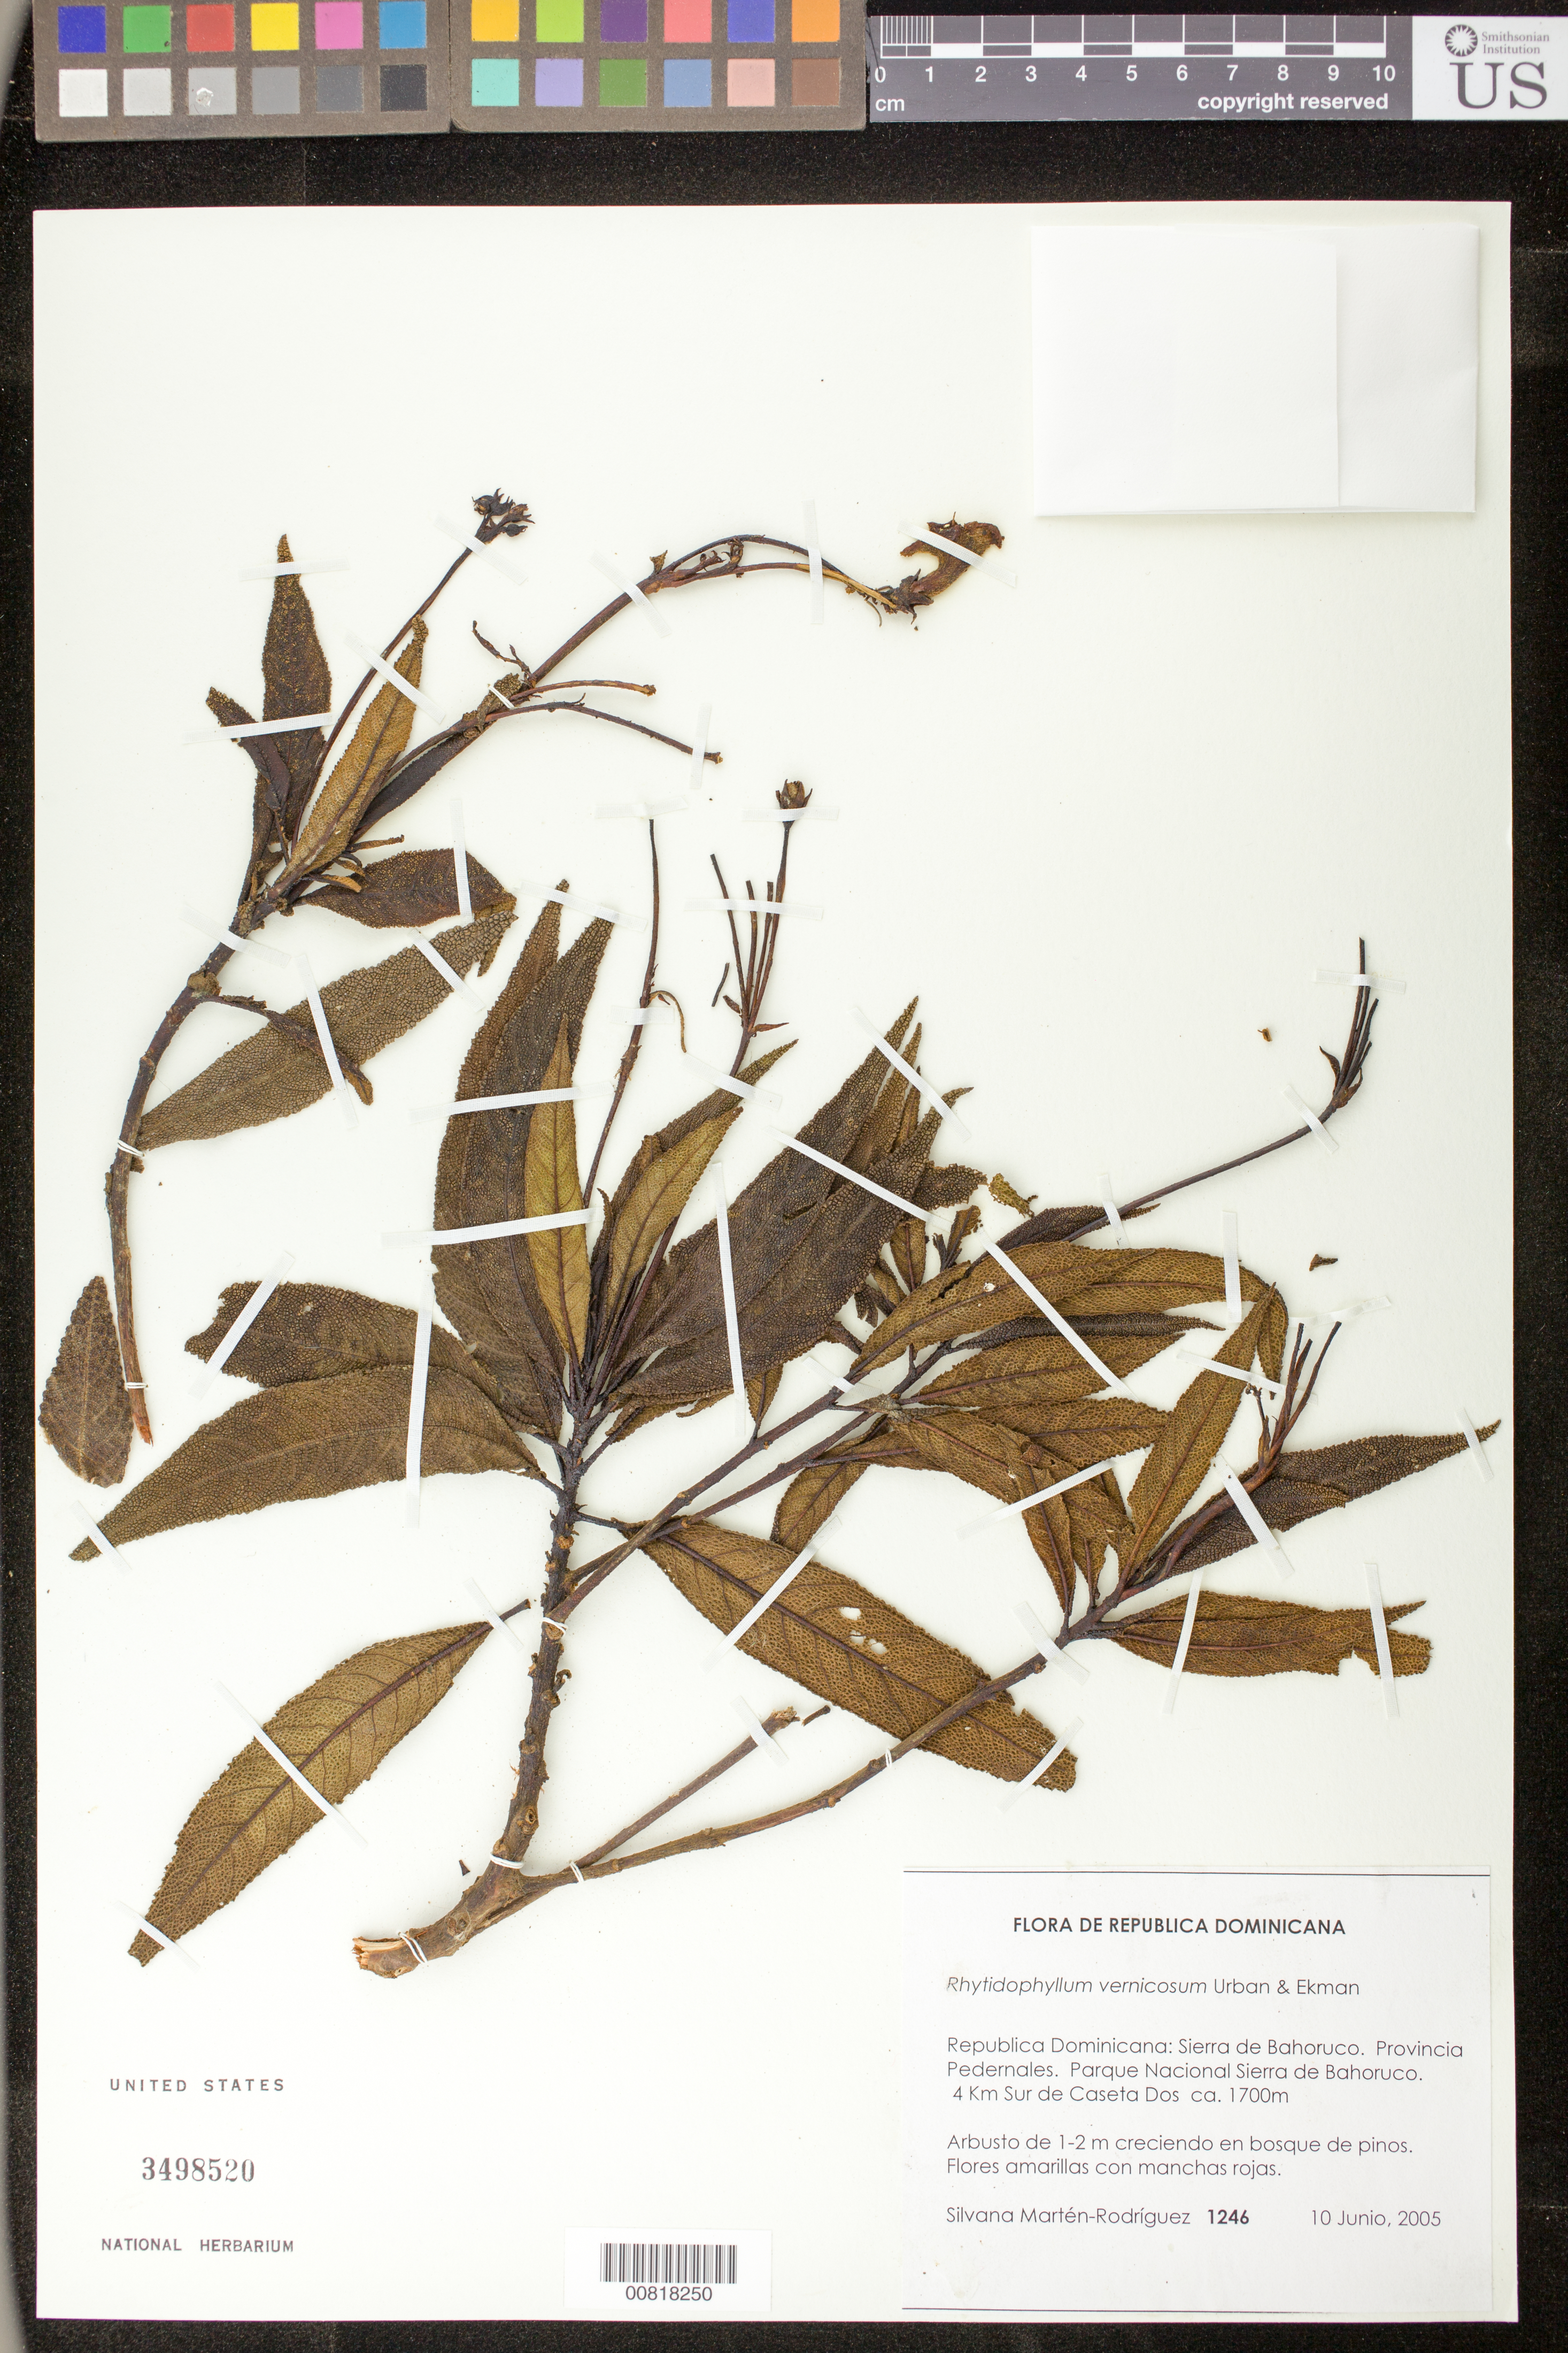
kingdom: Plantae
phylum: Tracheophyta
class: Magnoliopsida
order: Lamiales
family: Gesneriaceae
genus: Rhytidophyllum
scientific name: Rhytidophyllum vernicosum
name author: Urb. & Ekman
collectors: S. Martén-Rodríguez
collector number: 1246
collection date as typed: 10 Jun 2005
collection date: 2005-06-10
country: Dominican Republic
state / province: Pedernales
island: Hispaniola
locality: Republica Dominicana: Sierra de Bahoruco. Provincia Pedernales. Parque Nacional Sierra de Bahoruco. 4 km Sur de Caseta Dos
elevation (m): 1700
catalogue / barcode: US 3498520